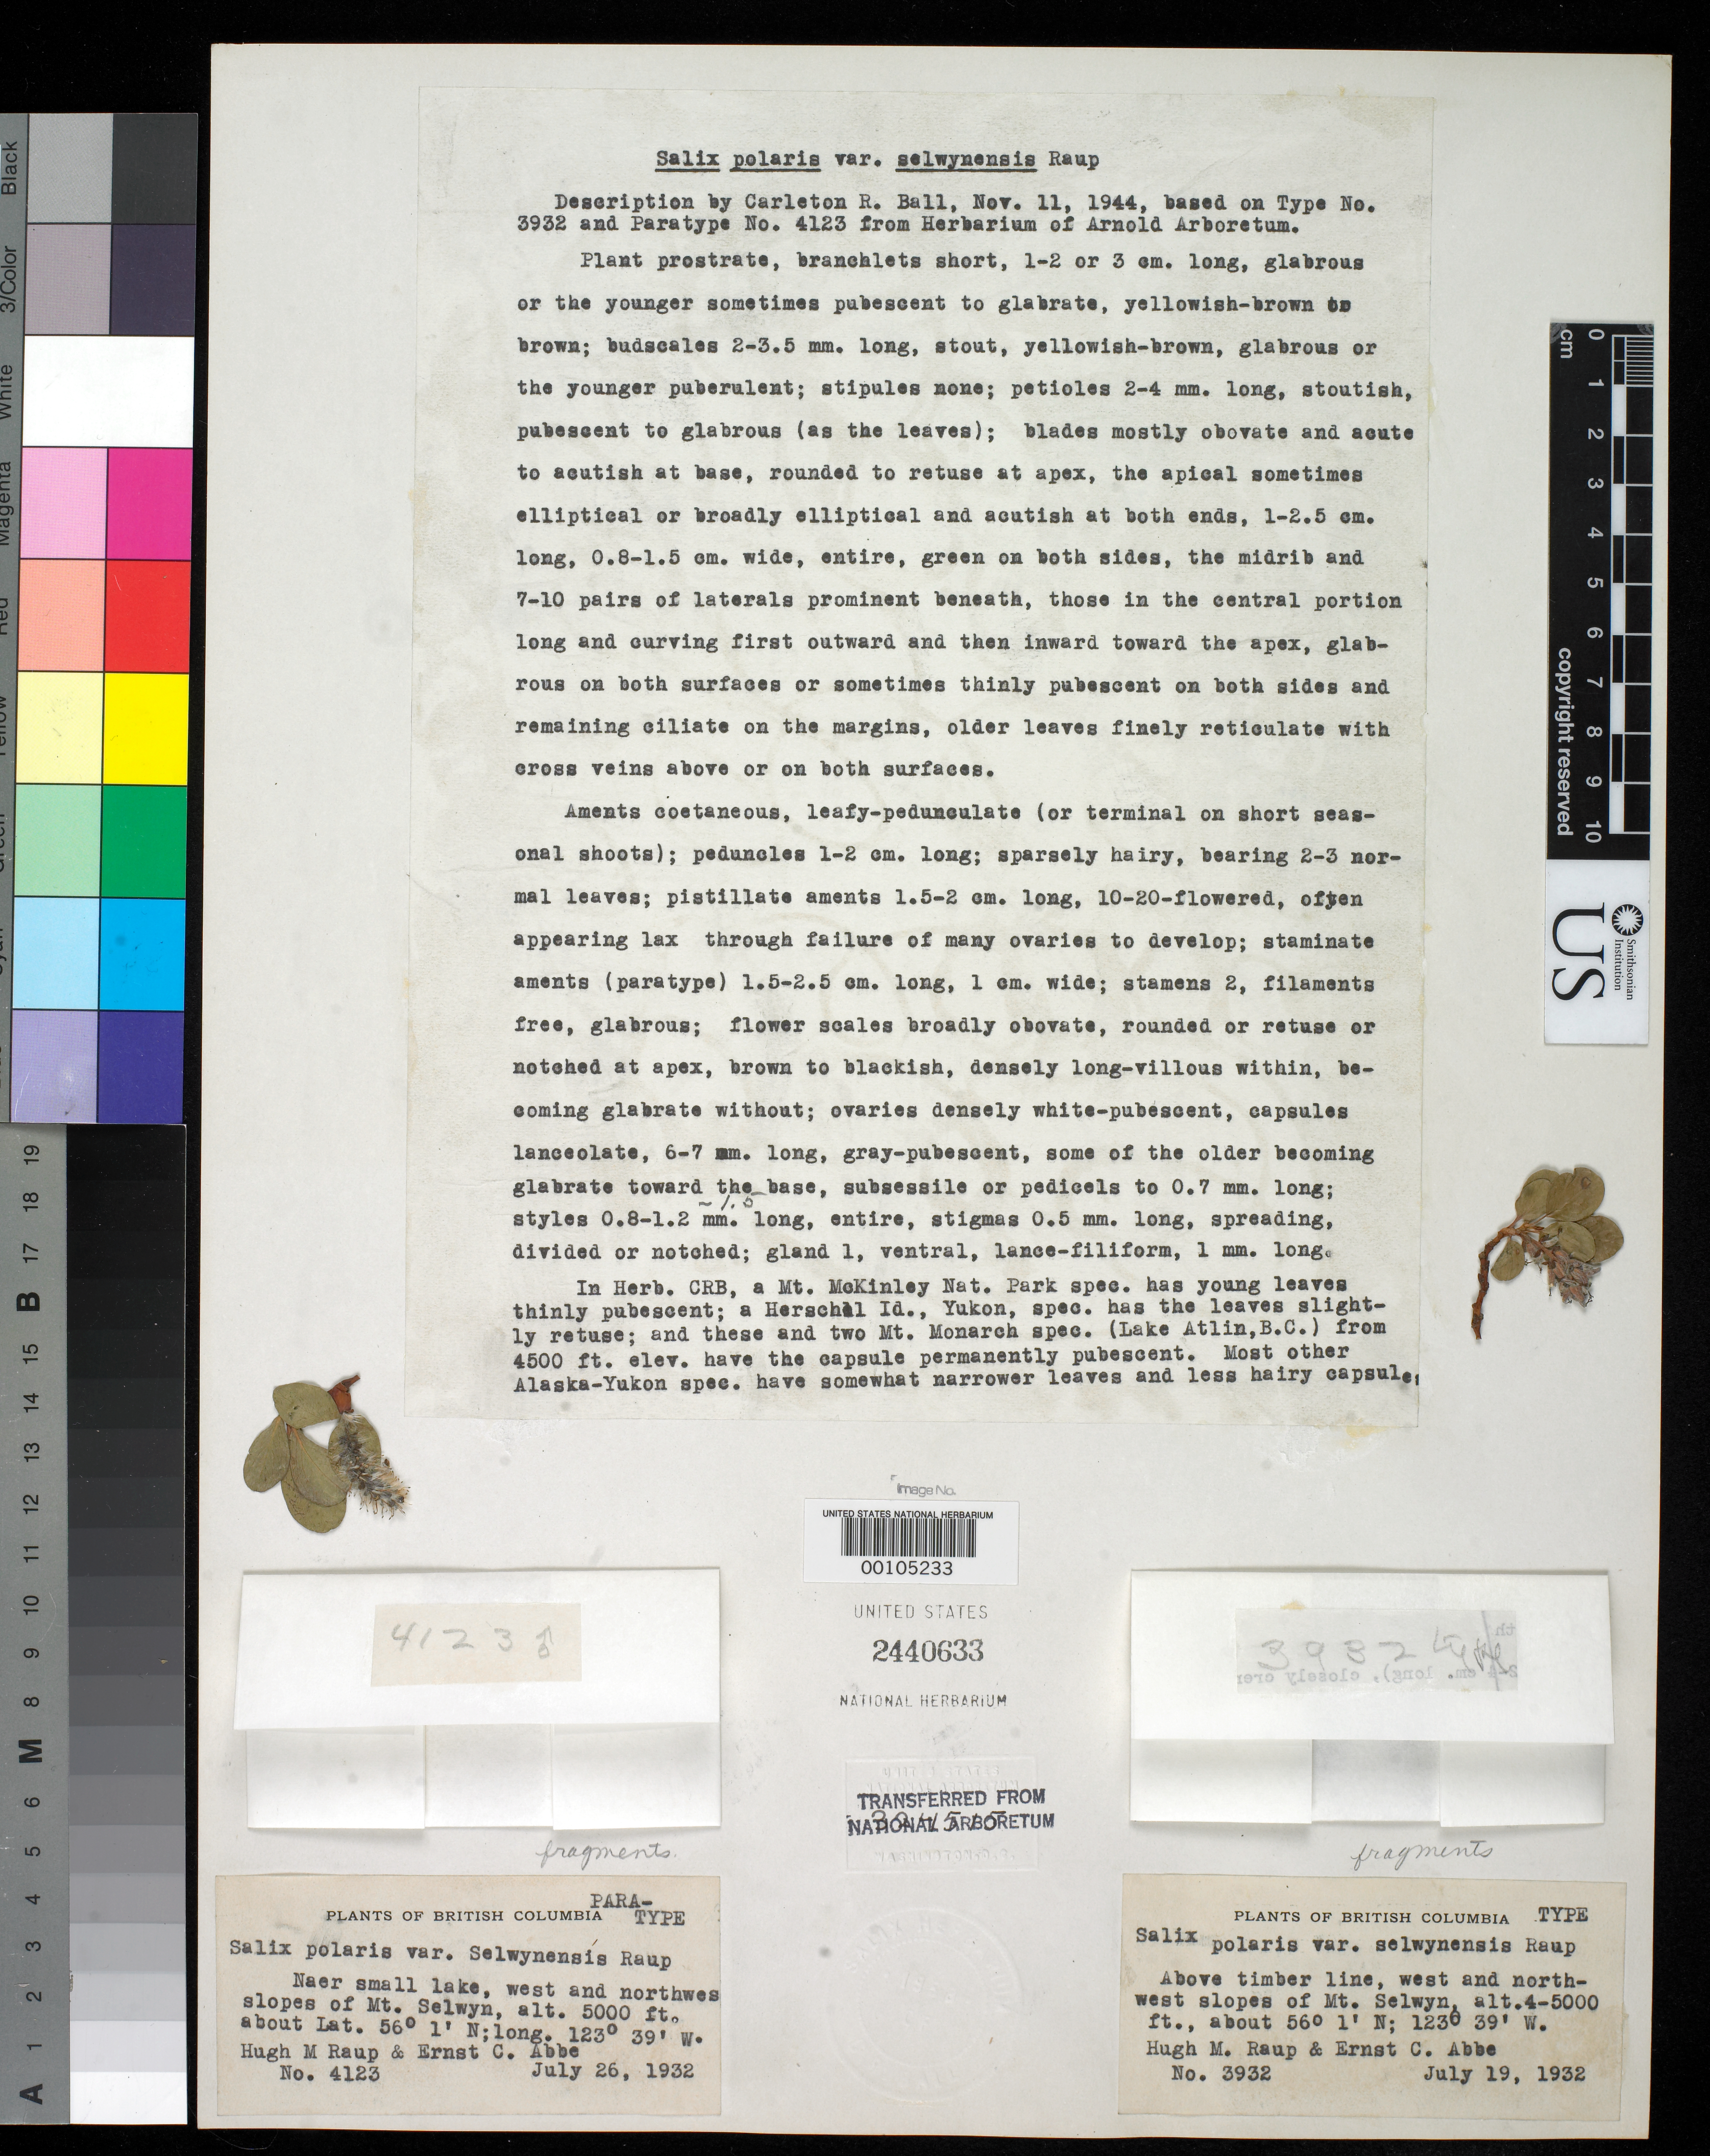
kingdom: Plantae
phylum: Tracheophyta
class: Magnoliopsida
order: Malpighiales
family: Salicaceae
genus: Salix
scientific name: Salix polaris var. selwynensis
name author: Raup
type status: Type Material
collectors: H. Raup & E. C. Abbe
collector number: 3932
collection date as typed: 19 Jul 1932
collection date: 1932-07-19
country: Canada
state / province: British Columbia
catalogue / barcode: US 2440633